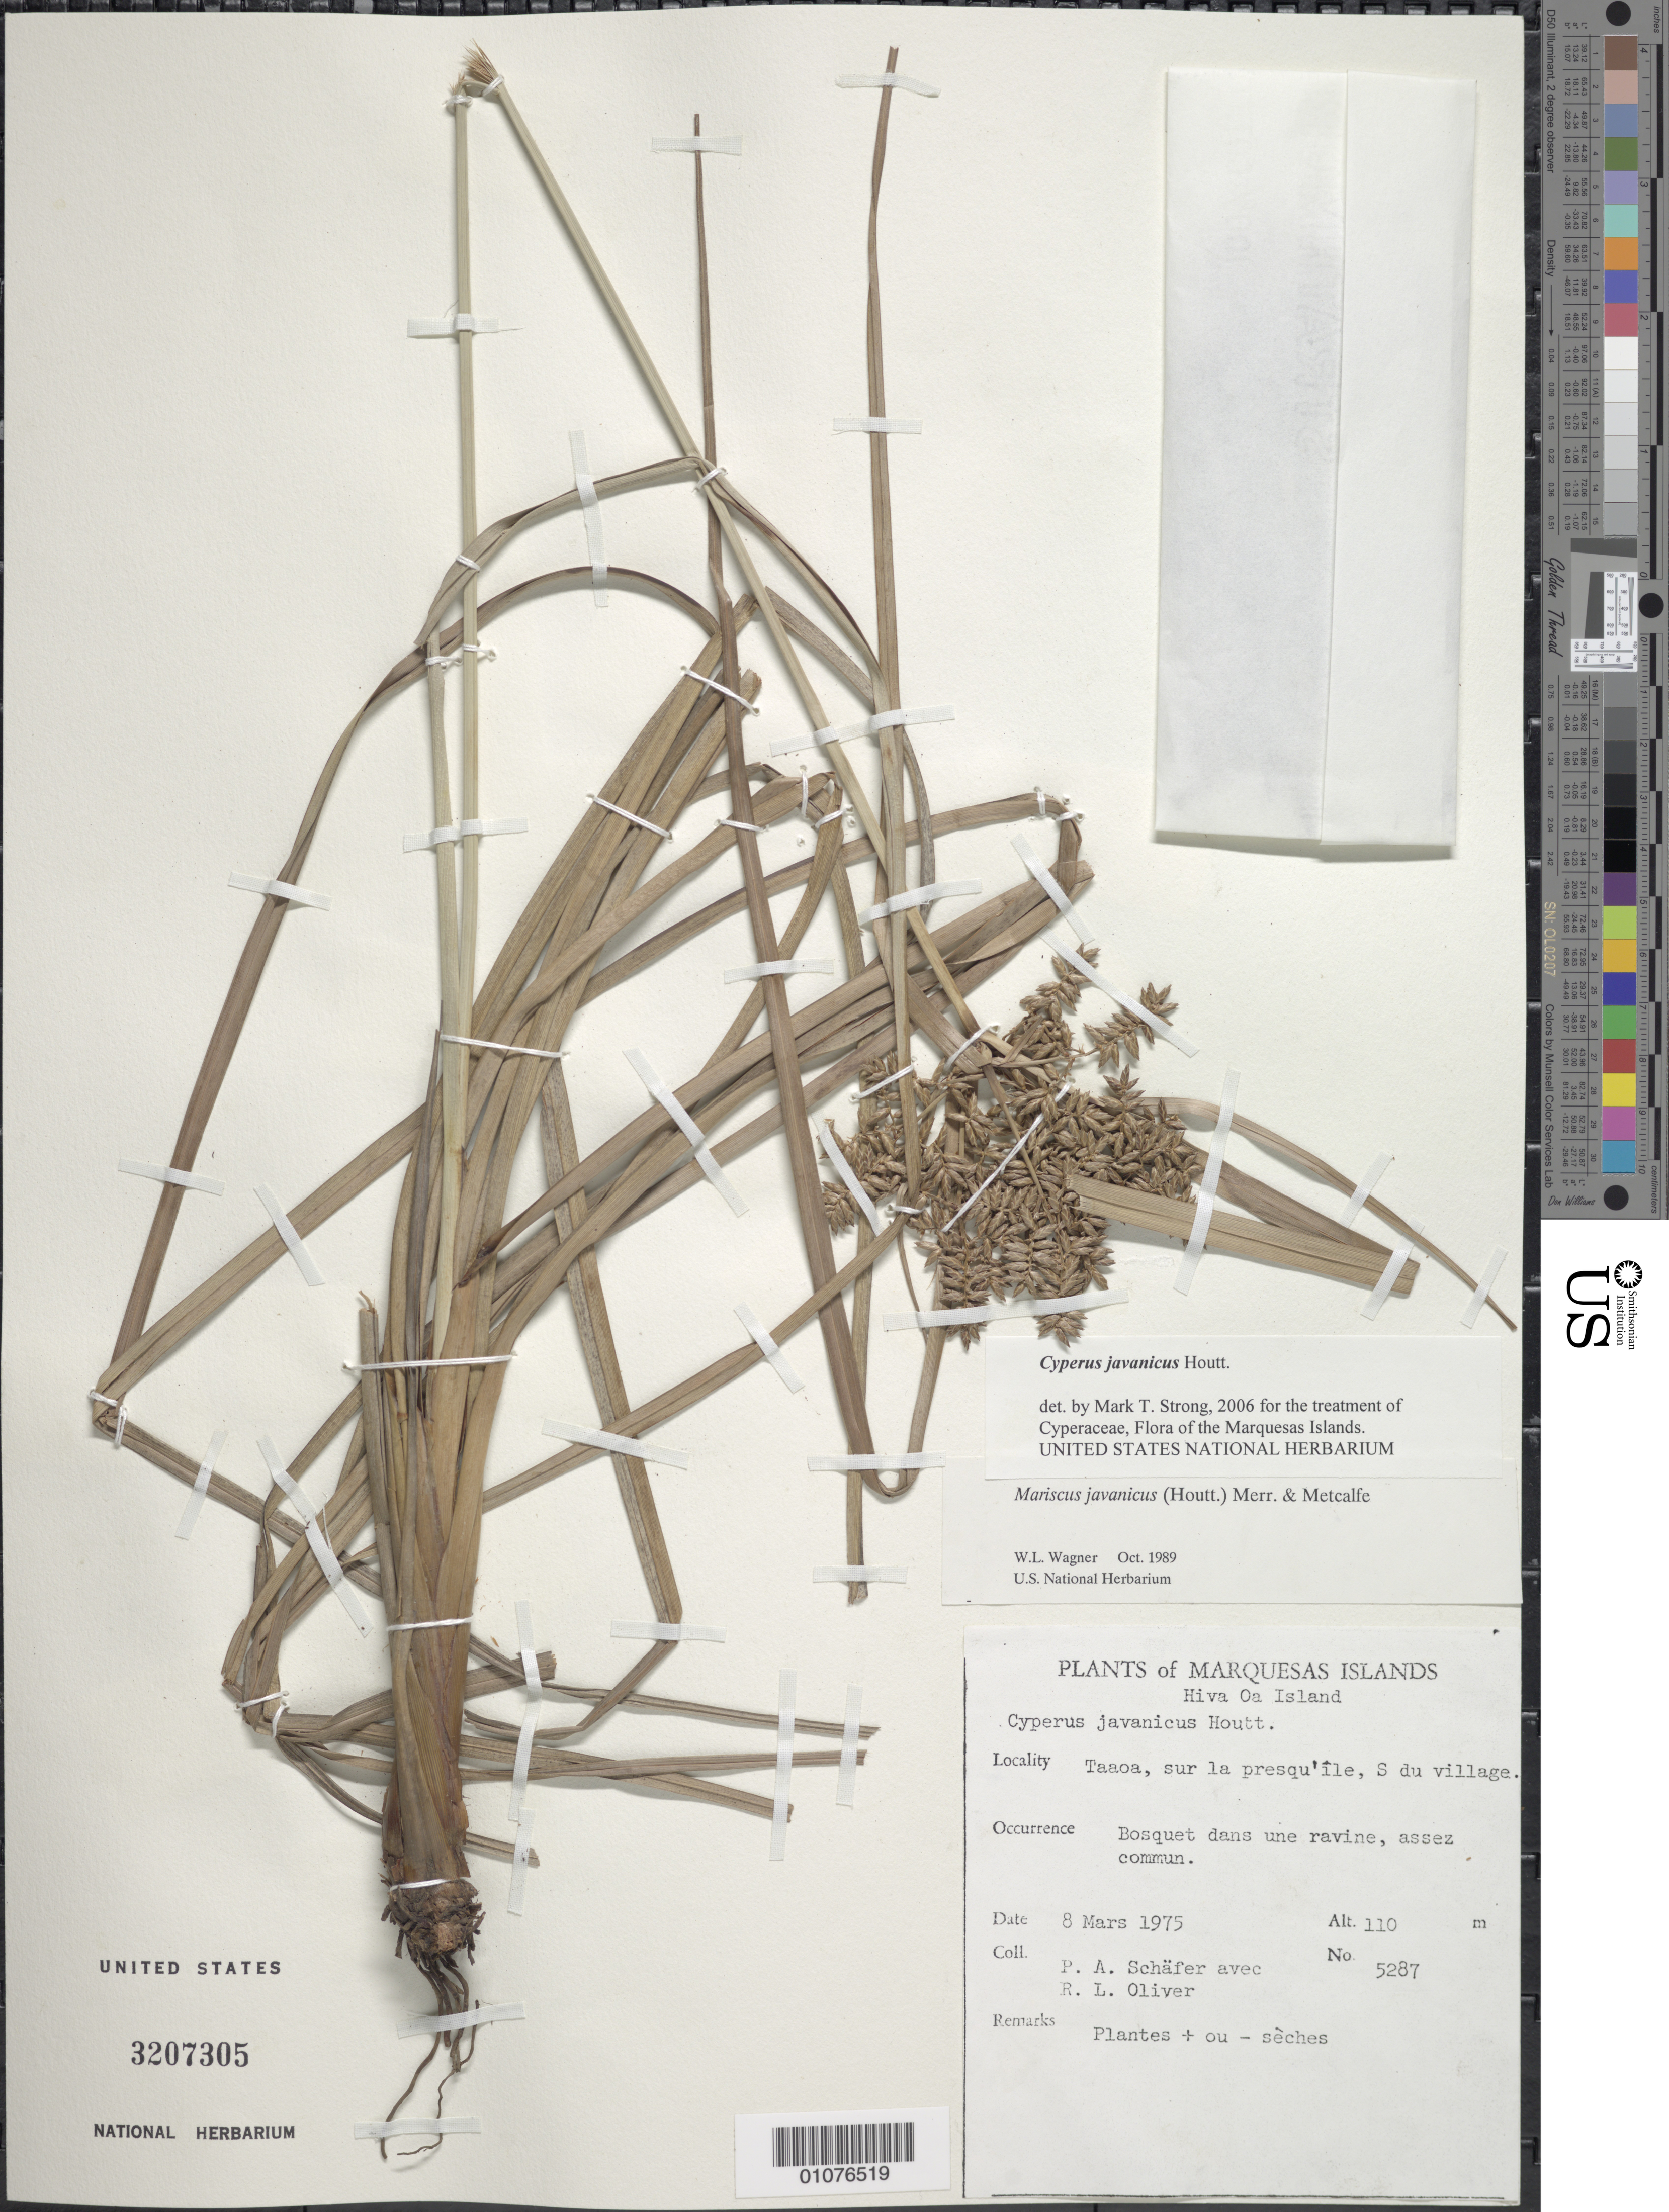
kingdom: Plantae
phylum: Tracheophyta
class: Liliopsida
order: Poales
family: Cyperaceae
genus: Cyperus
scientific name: Cyperus javanicus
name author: Houtt.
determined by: Strong, M. T., (US), Smithsonian Institution - National Museum of Natural History (UNITED STATES)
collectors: P. A. Schäfer & R. L. Oliver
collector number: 5287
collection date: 1975-03-08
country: French Polynesia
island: Hiva Oa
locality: Taaoa, sur dans une ravine, assez commun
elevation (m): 110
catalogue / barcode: US 3207305